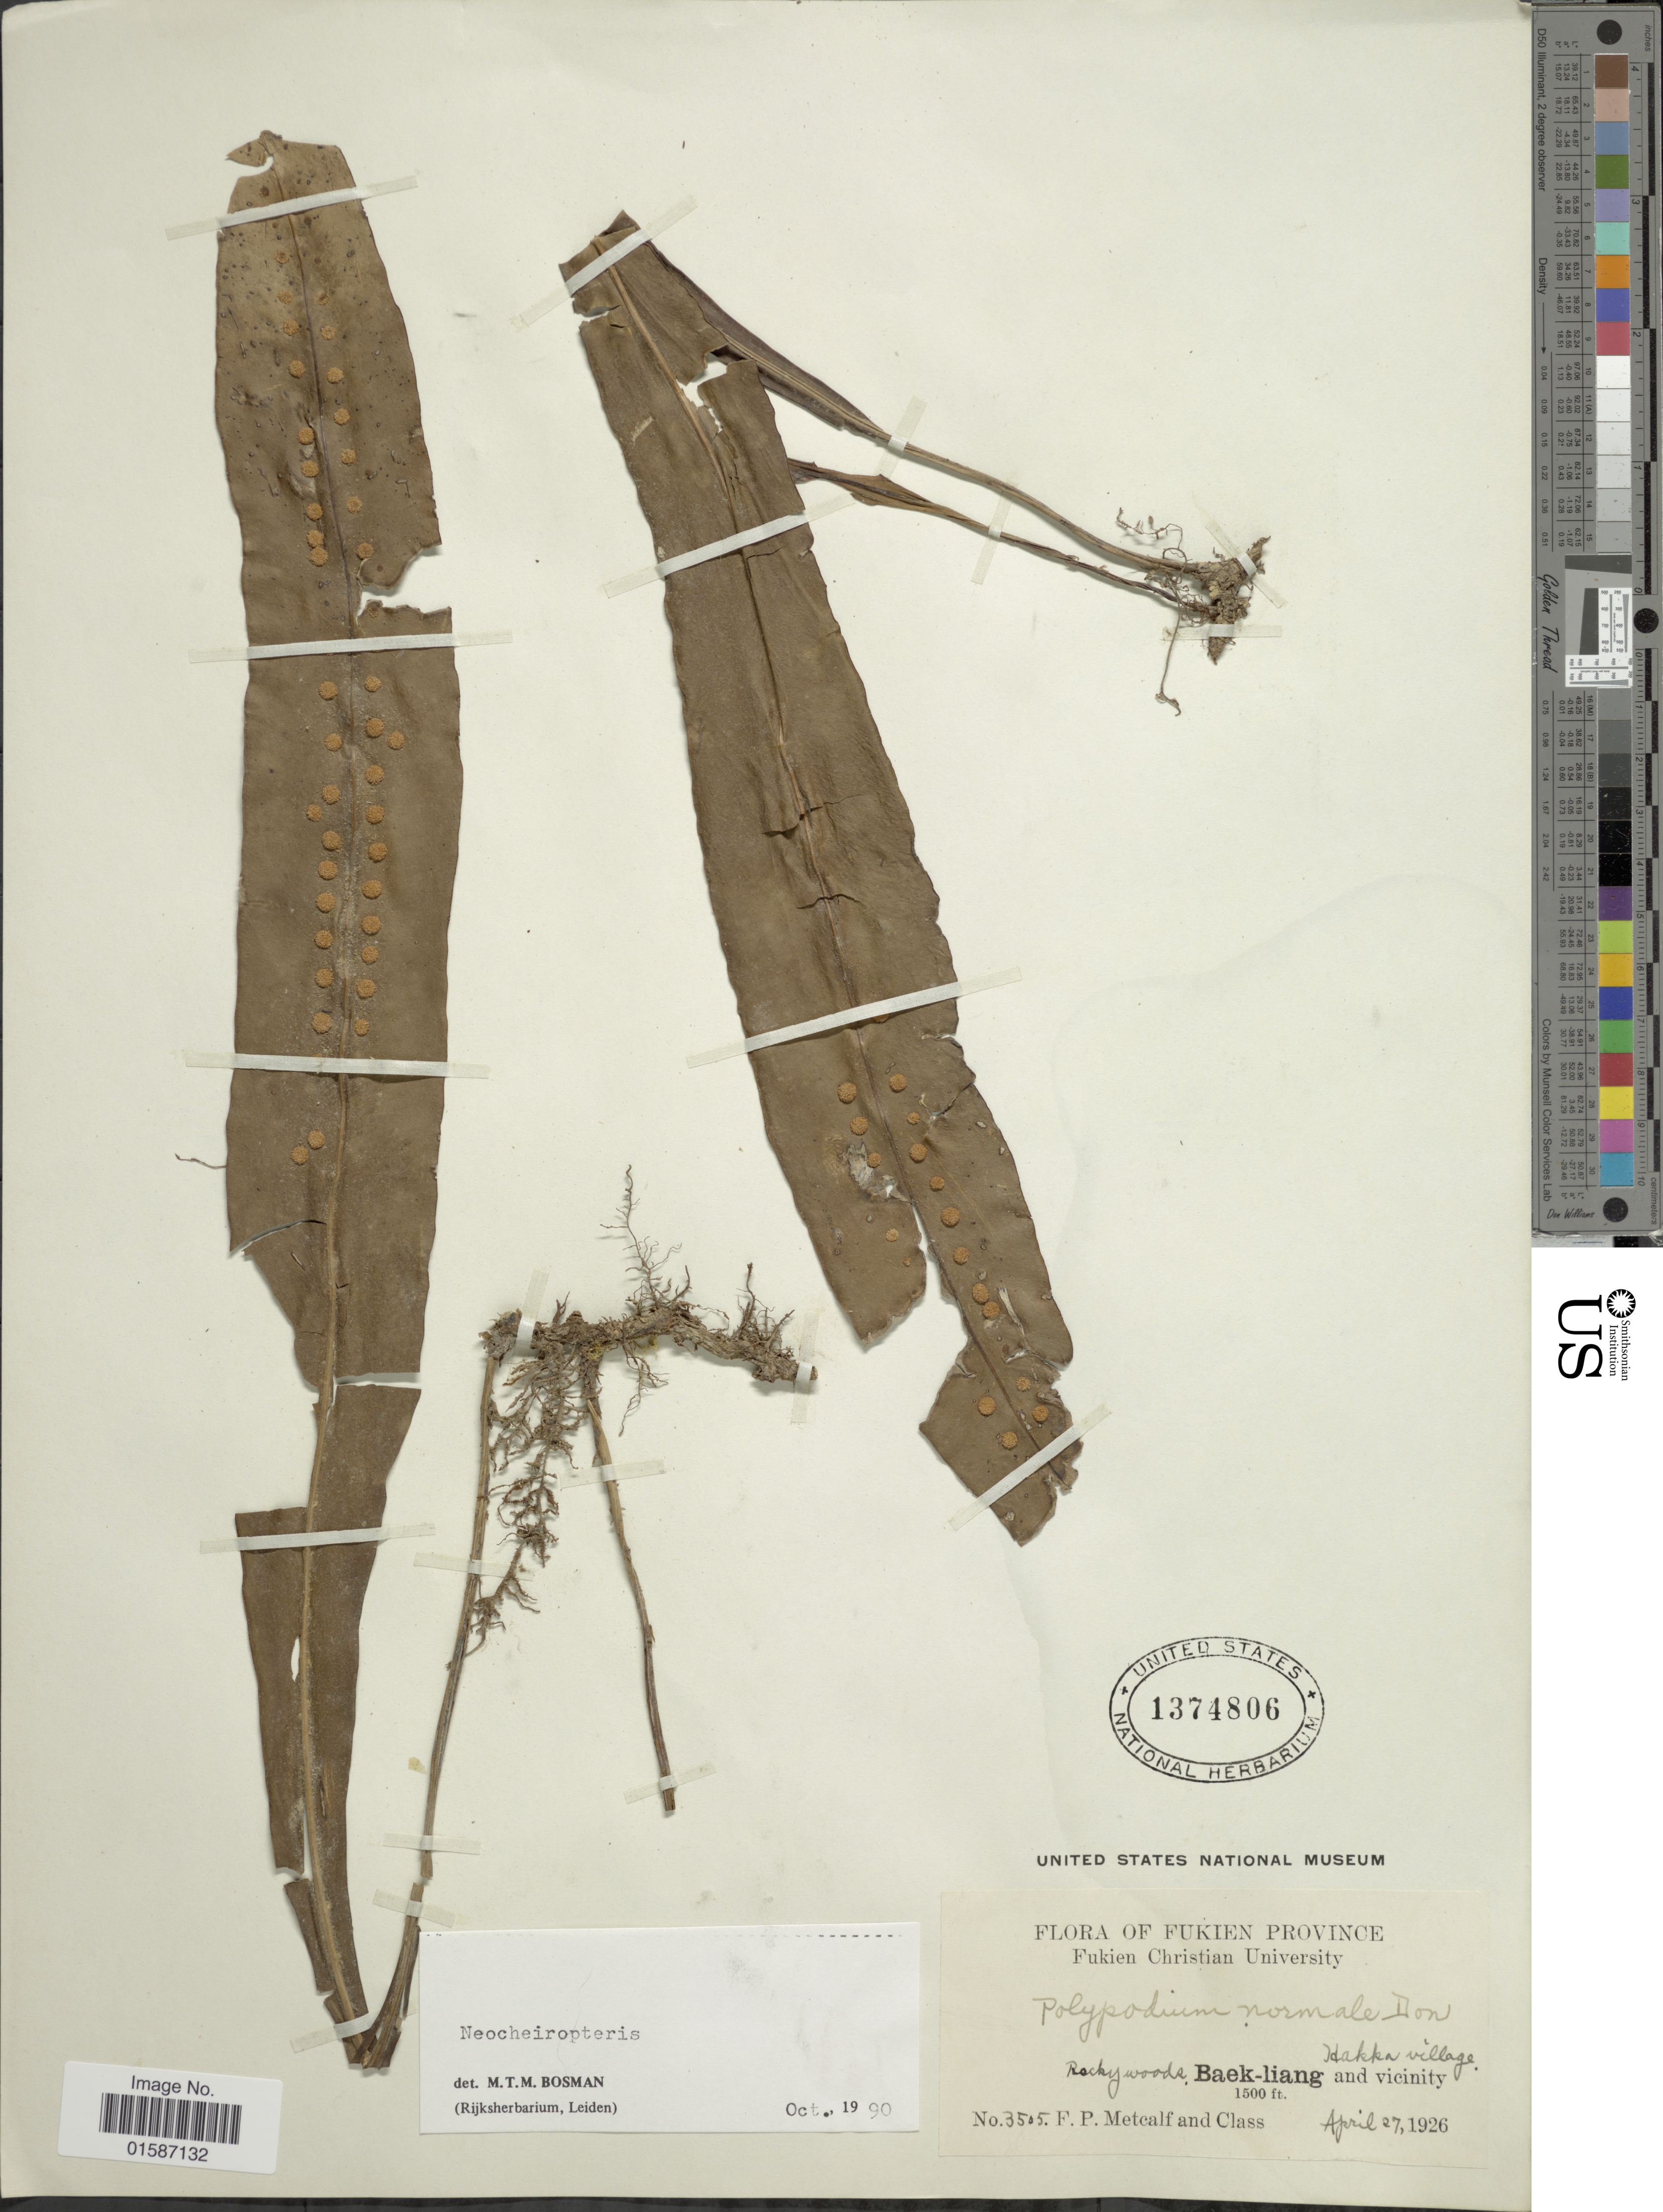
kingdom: Plantae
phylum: Tracheophyta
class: Polypodiopsida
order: Polypodiales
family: Polypodiaceae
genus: Tricholepidium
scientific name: Tricholepidium normale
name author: (D. Don) Ching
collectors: F. Metcalf & Class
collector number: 3505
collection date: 1926-04-27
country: China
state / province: Fujian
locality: Fukien Province, Baek-liang and vicinity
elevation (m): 457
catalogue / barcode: US 1374806